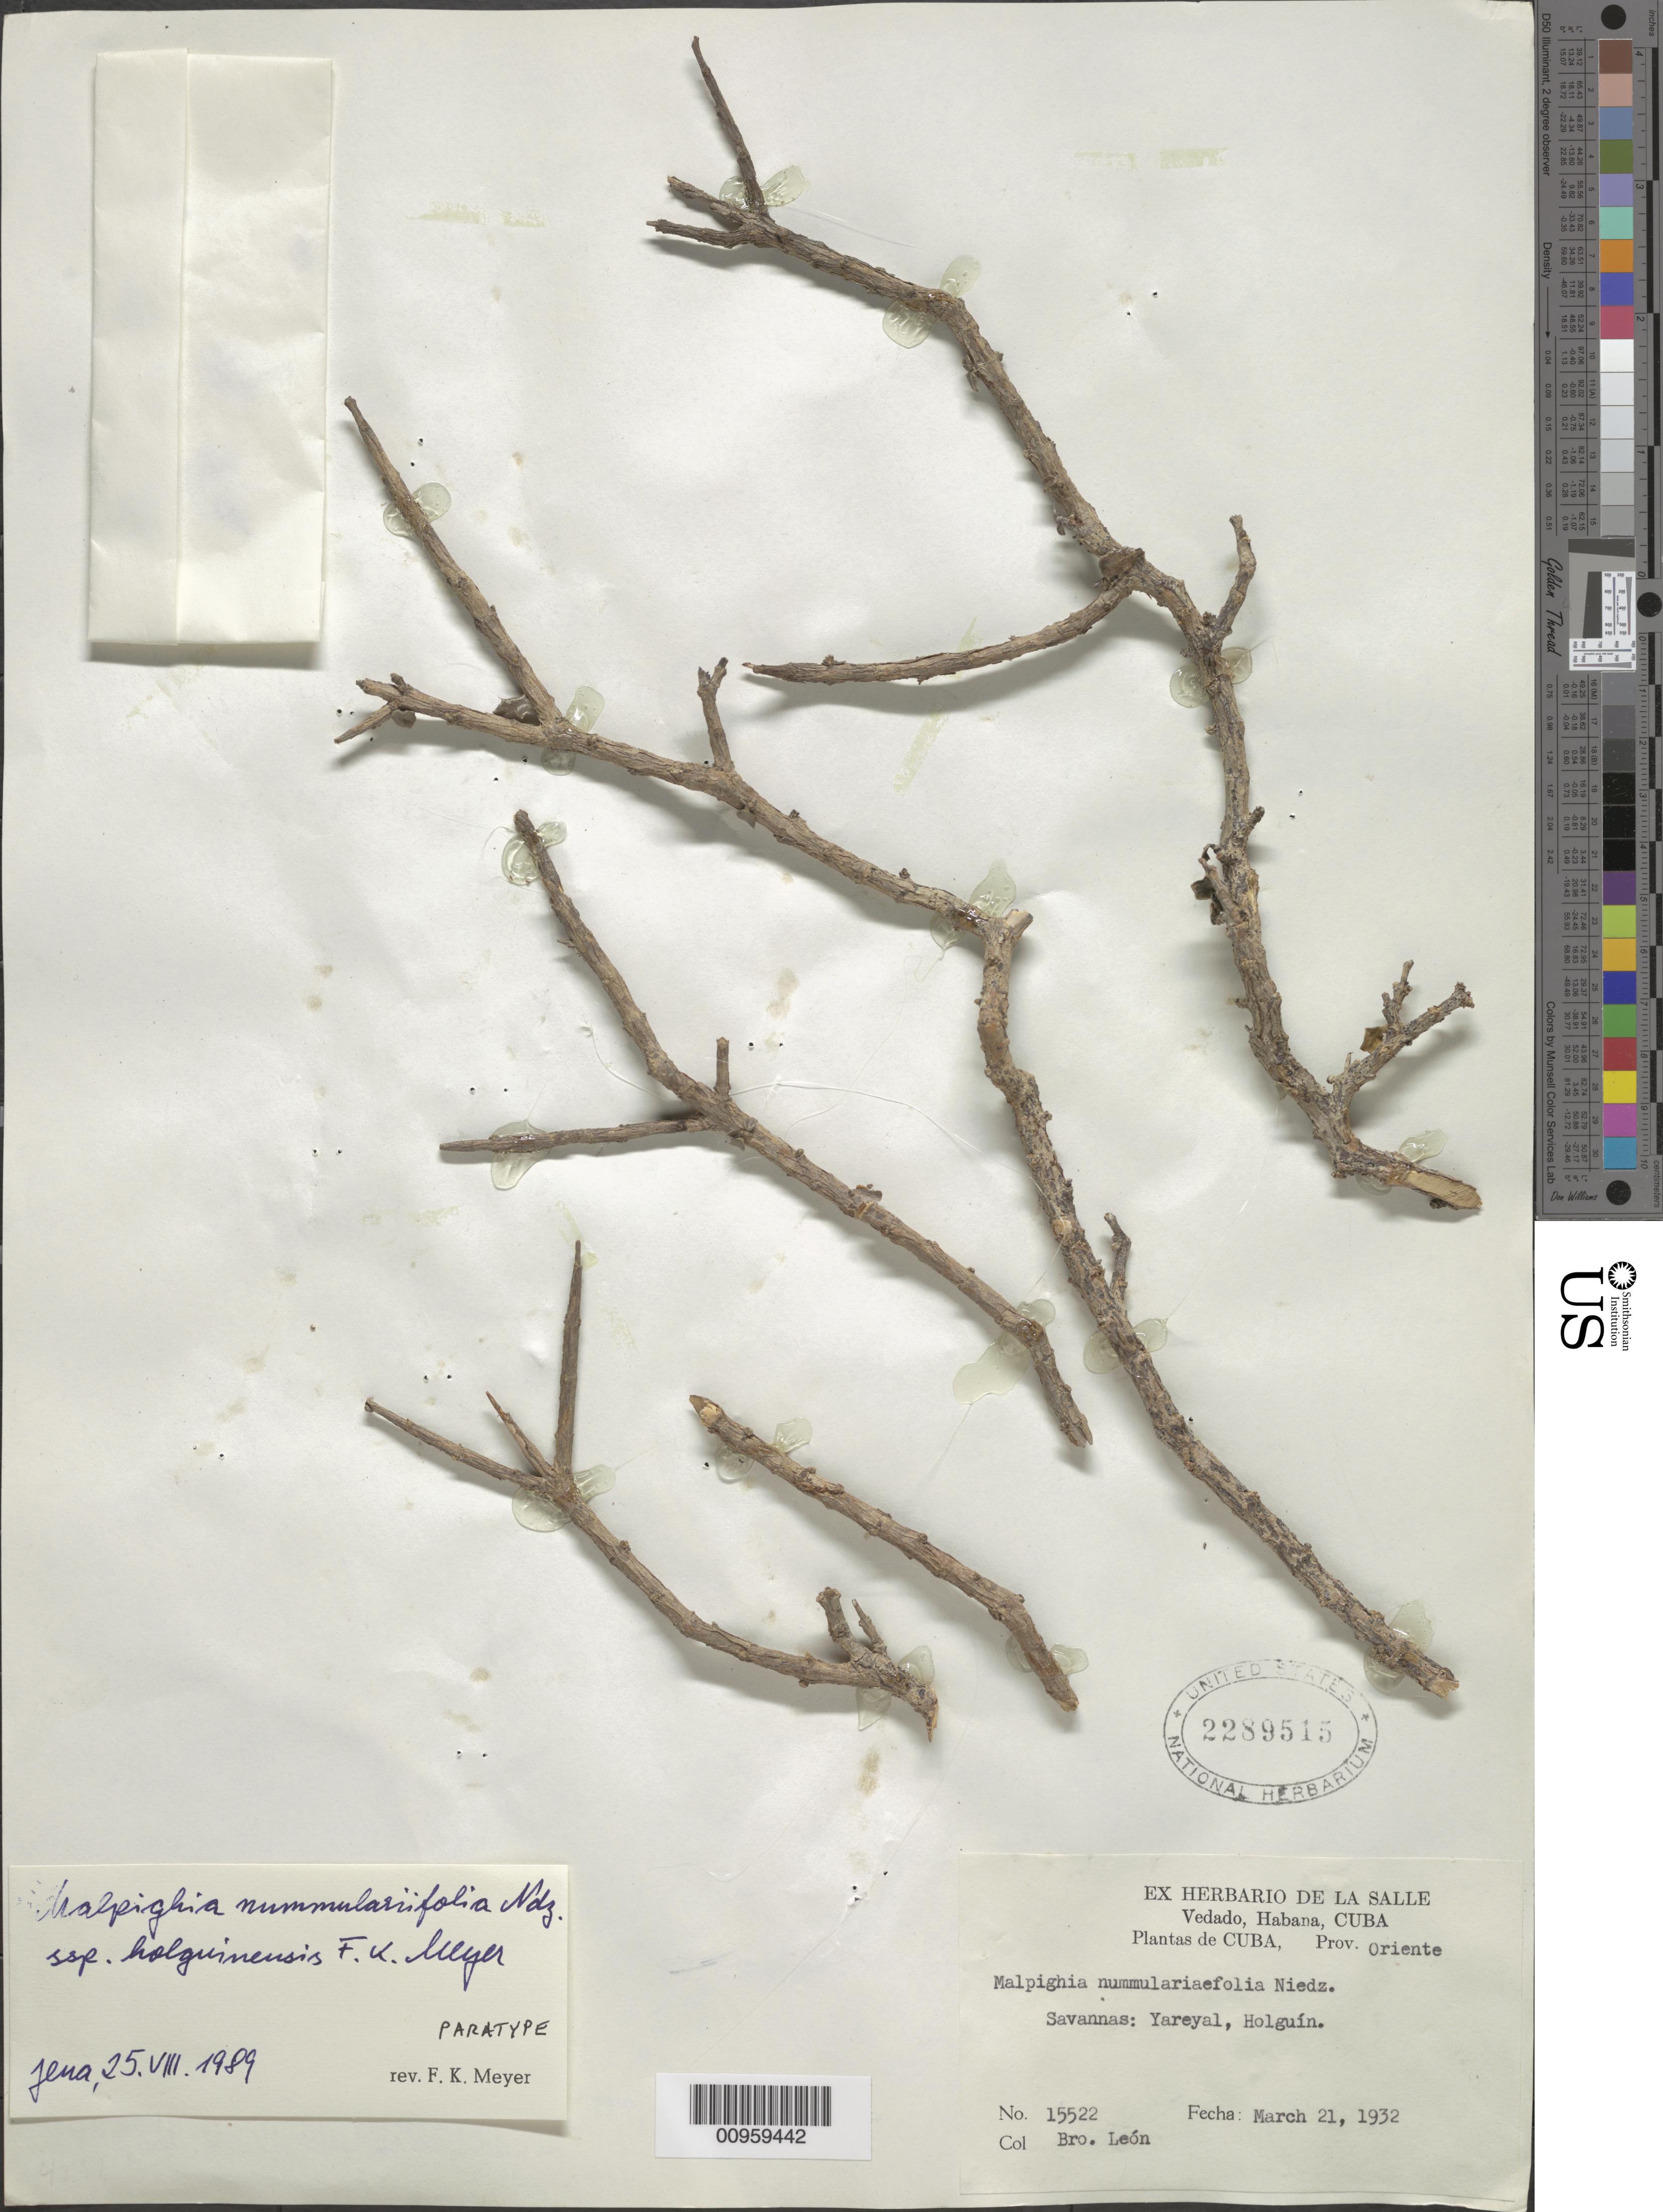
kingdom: Plantae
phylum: Tracheophyta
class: Magnoliopsida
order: Malpighiales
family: Malpighiaceae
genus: Malpighia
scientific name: Malpighia nummulariifolia subsp. holguinensis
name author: F.K. Mey.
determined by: Meyer, F. K.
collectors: Bro. León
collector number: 15522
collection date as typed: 21 Mar 1932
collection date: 1932-03-21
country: Cuba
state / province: Oriente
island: Cuba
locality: Yareyal, Holguín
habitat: Savannas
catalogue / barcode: US 2289515